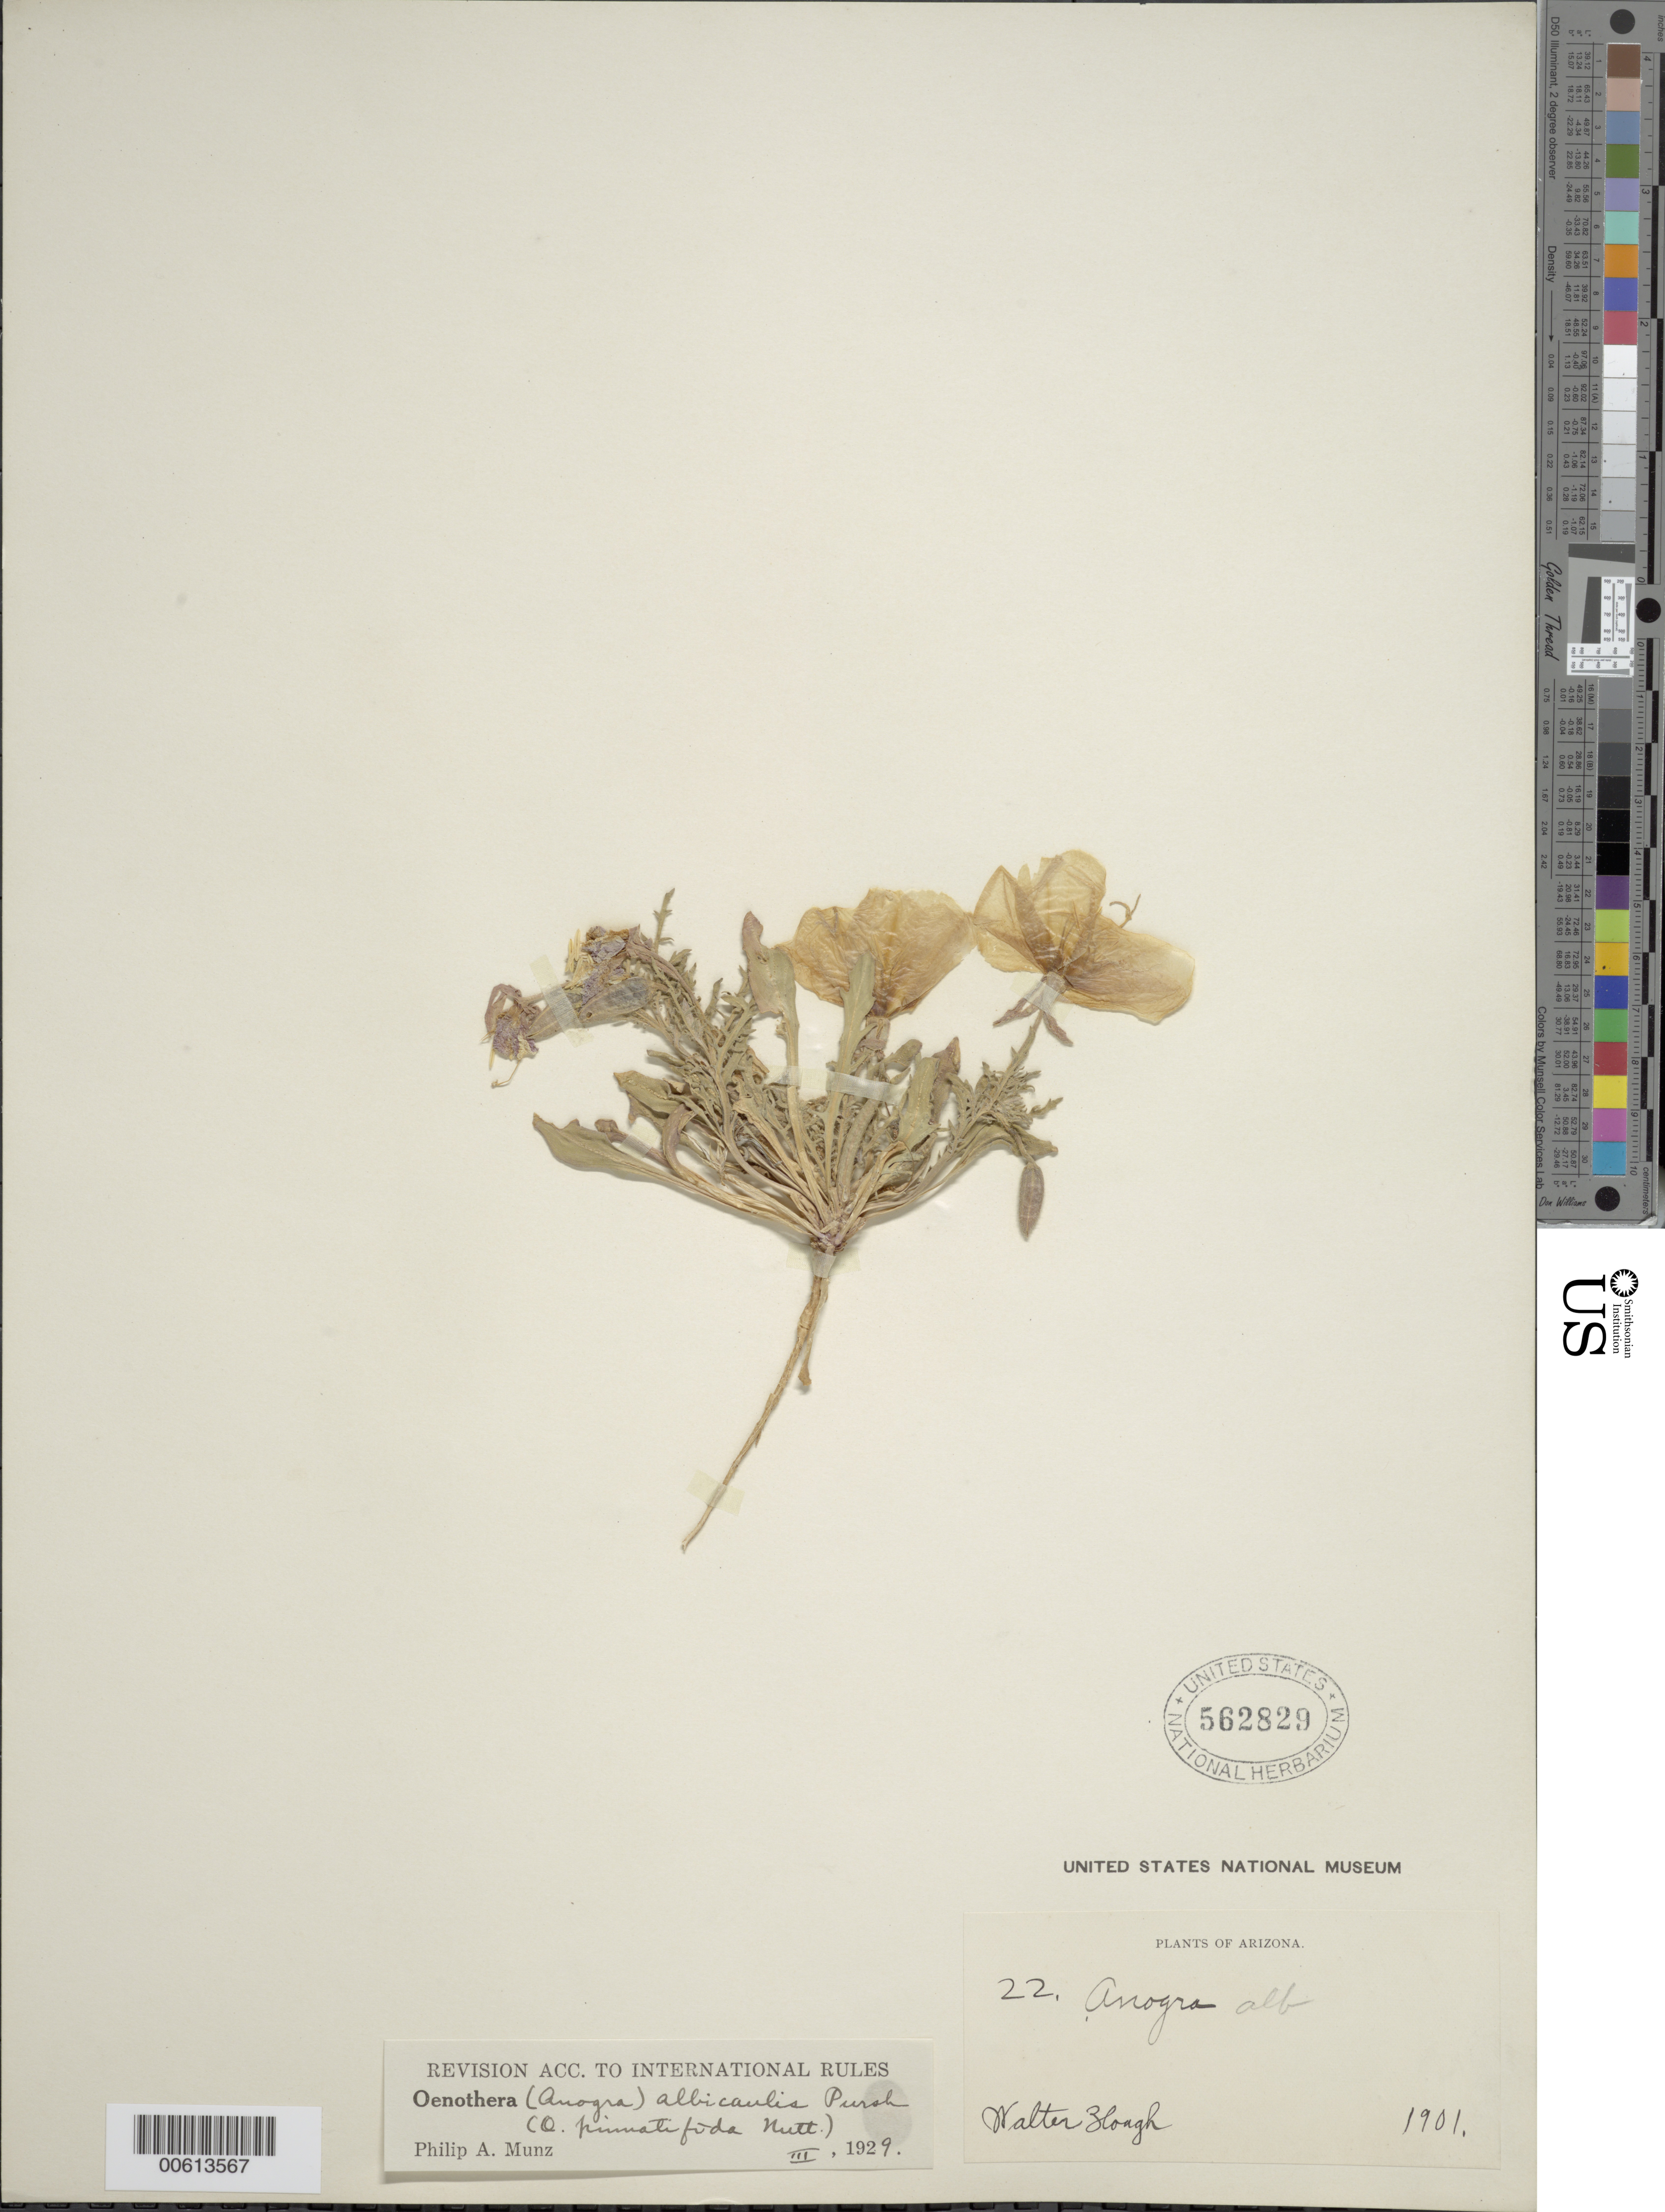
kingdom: Plantae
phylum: Tracheophyta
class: Magnoliopsida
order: Myrtales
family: Onagraceae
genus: Oenothera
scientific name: Oenothera albicaulis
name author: Pursh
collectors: W. Hough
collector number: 22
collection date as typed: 1901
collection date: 1901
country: United States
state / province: Arizona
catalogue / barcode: US 562829